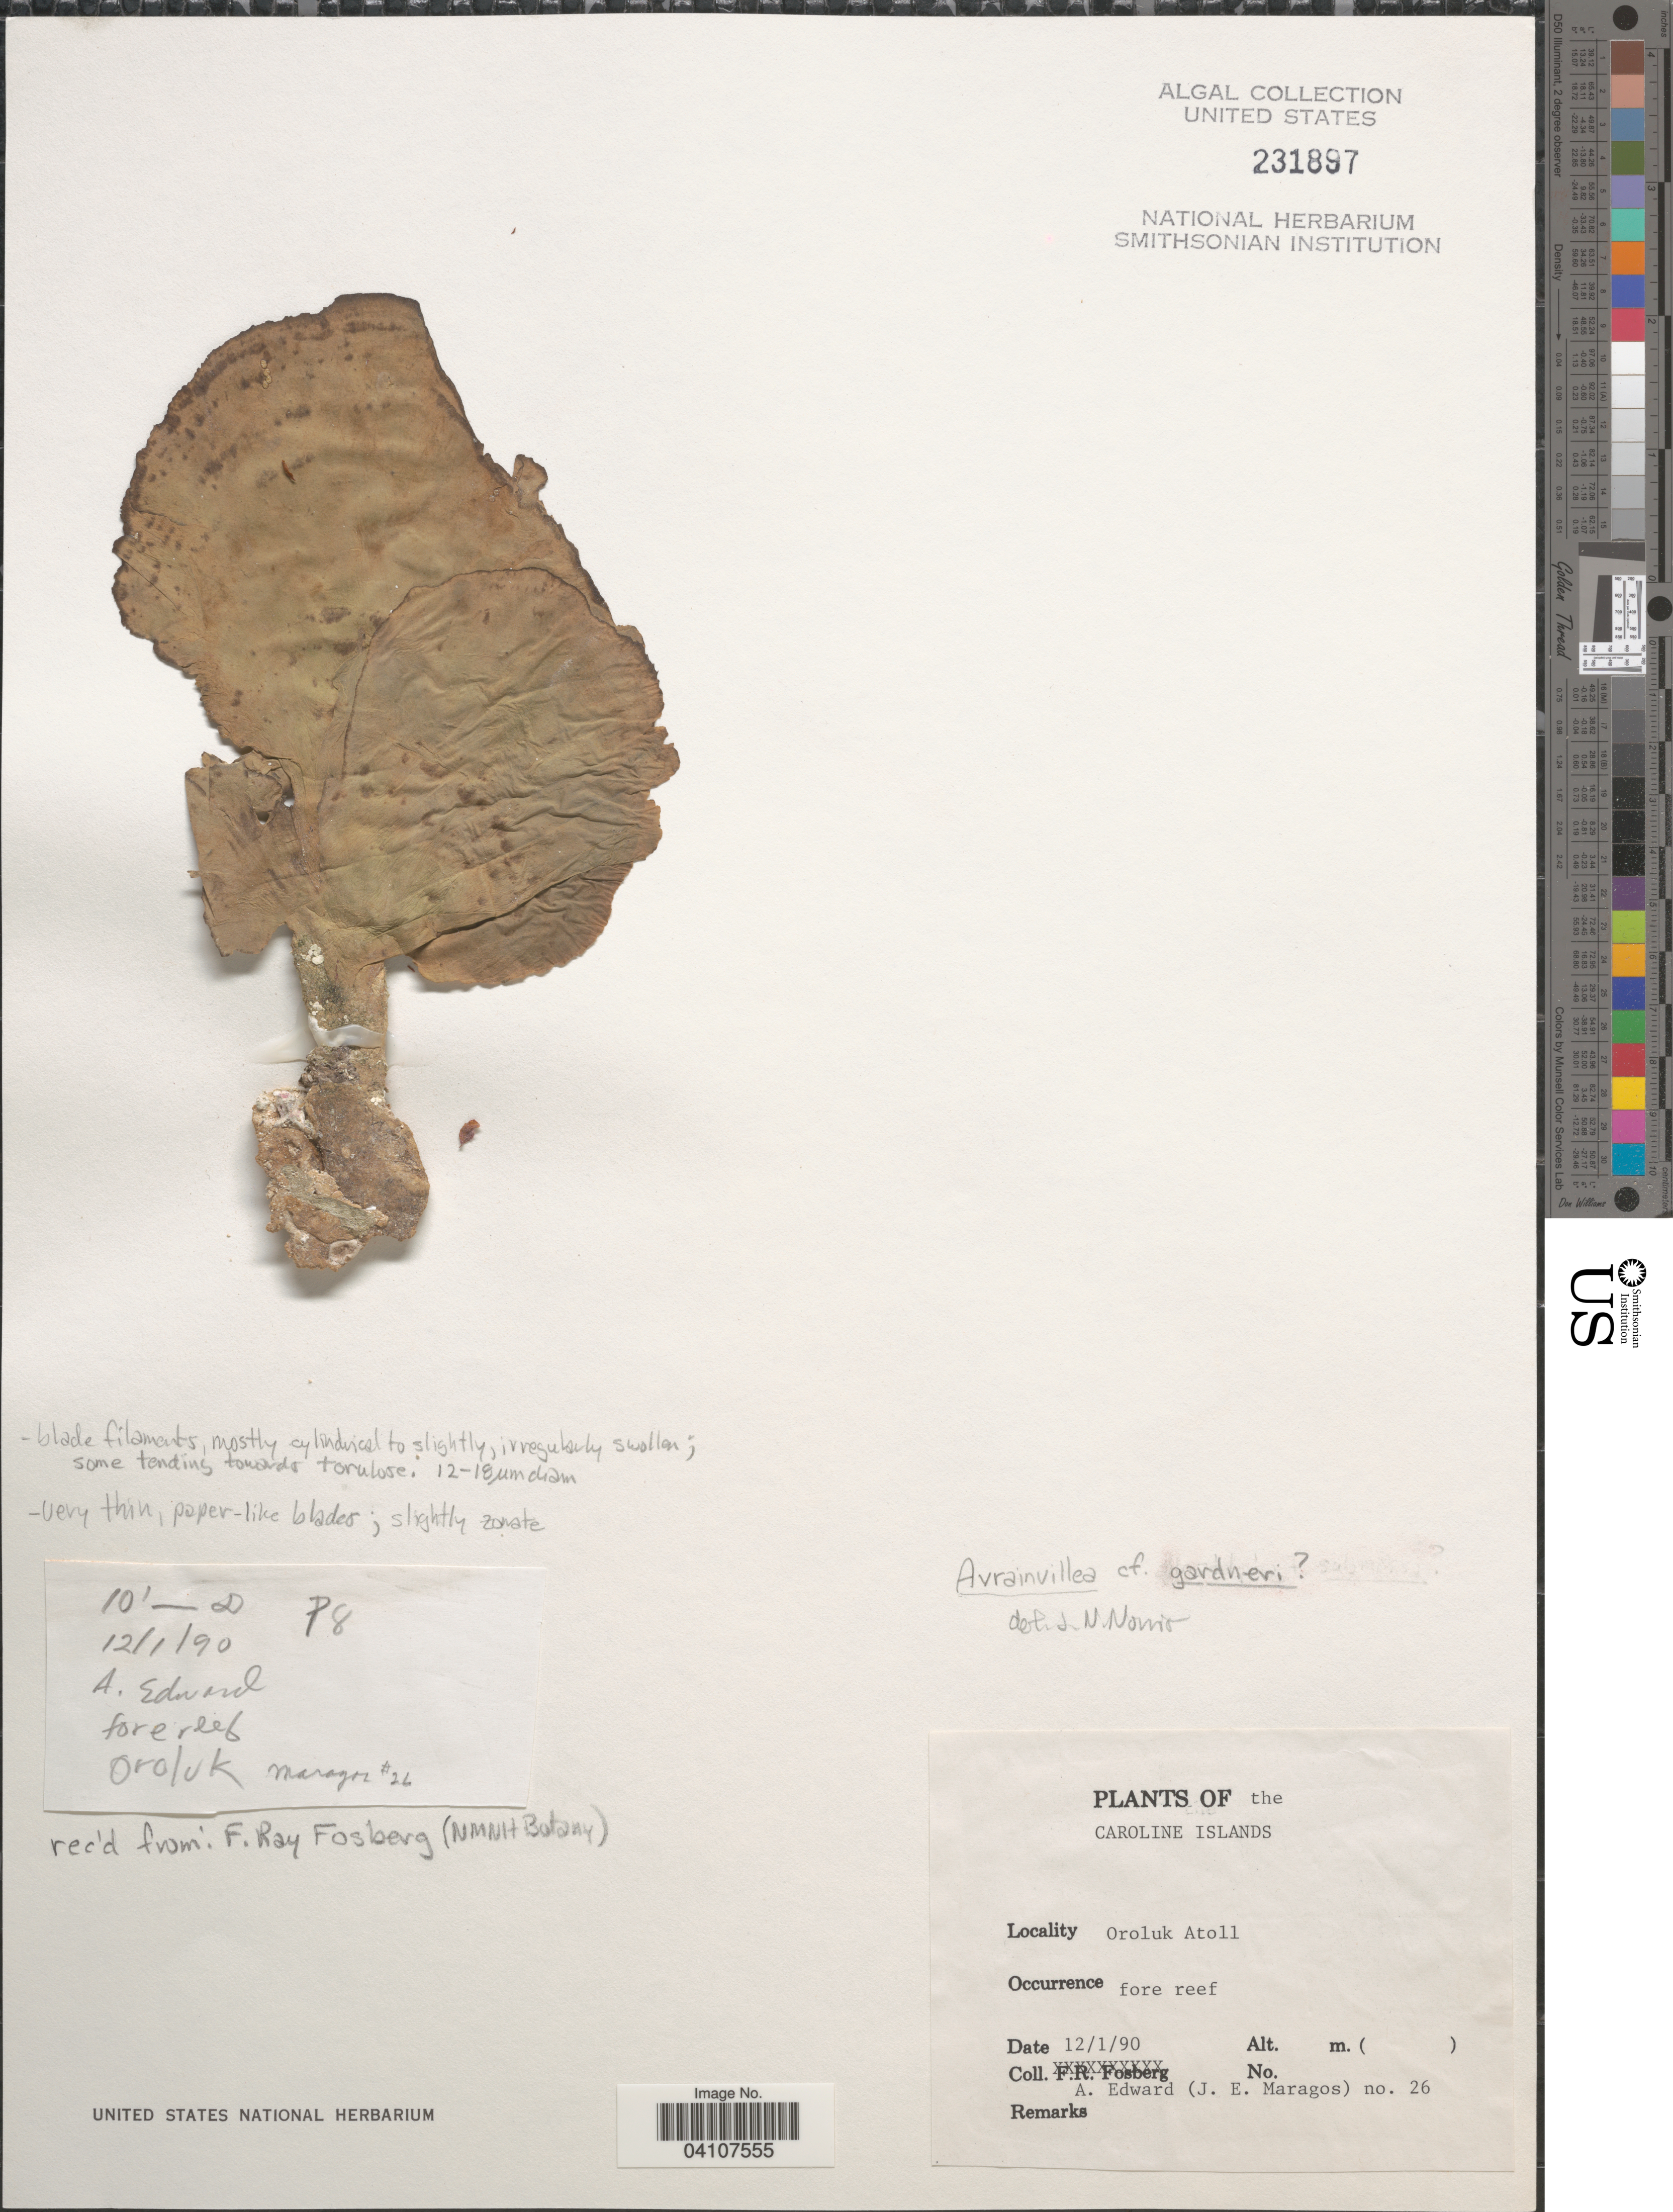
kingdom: Plantae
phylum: Chlorophyta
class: Ulvophyceae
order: Bryopsidales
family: Dichotomosiphonaceae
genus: Avrainvillea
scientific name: Avrainvillea gardineri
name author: A. Gepp & E. Gepp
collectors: A. Edward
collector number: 26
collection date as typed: Transcribed d/m/y: 12/1/90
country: Micronesia, Federated States of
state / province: Pohnpei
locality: Caroline Islands. Oroluk Atoll.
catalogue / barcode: US 231897